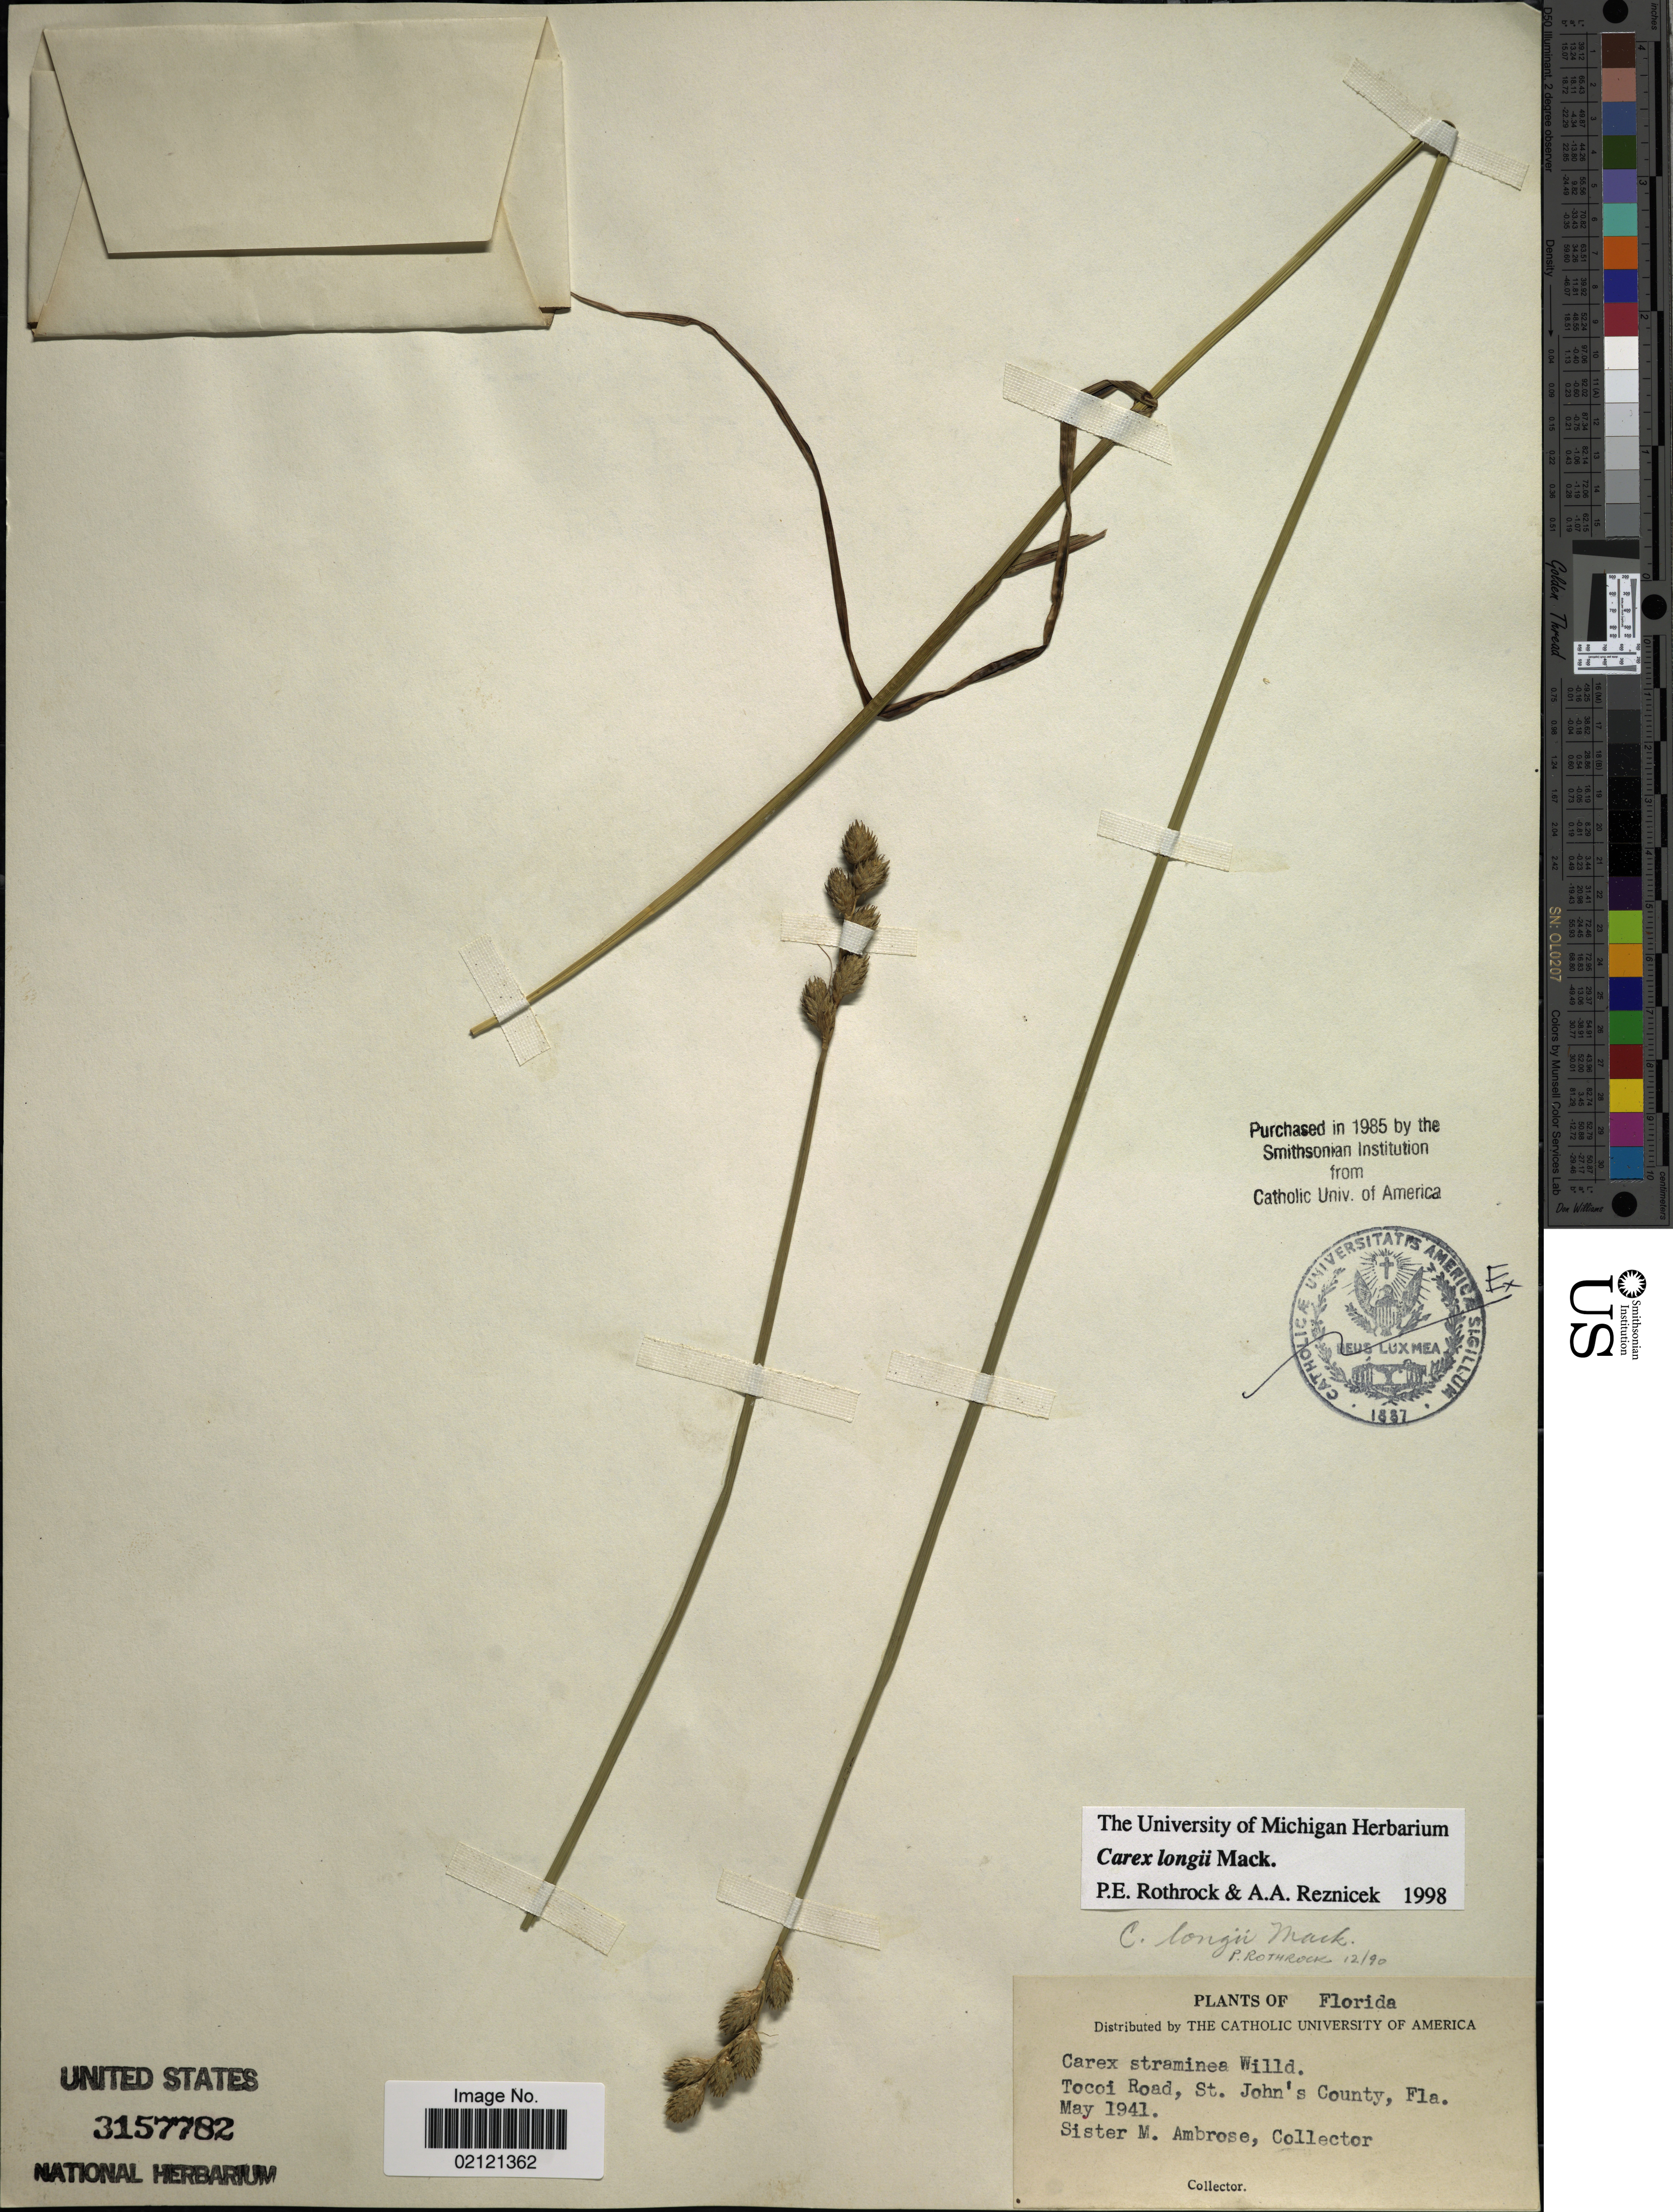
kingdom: Plantae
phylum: Tracheophyta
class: Liliopsida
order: Poales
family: Cyperaceae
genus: Carex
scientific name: Carex longii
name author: Mack.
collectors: M. Ambrose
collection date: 1941-05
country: United States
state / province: Florida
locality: Tocoi Road, St. John's County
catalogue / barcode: US 3157782